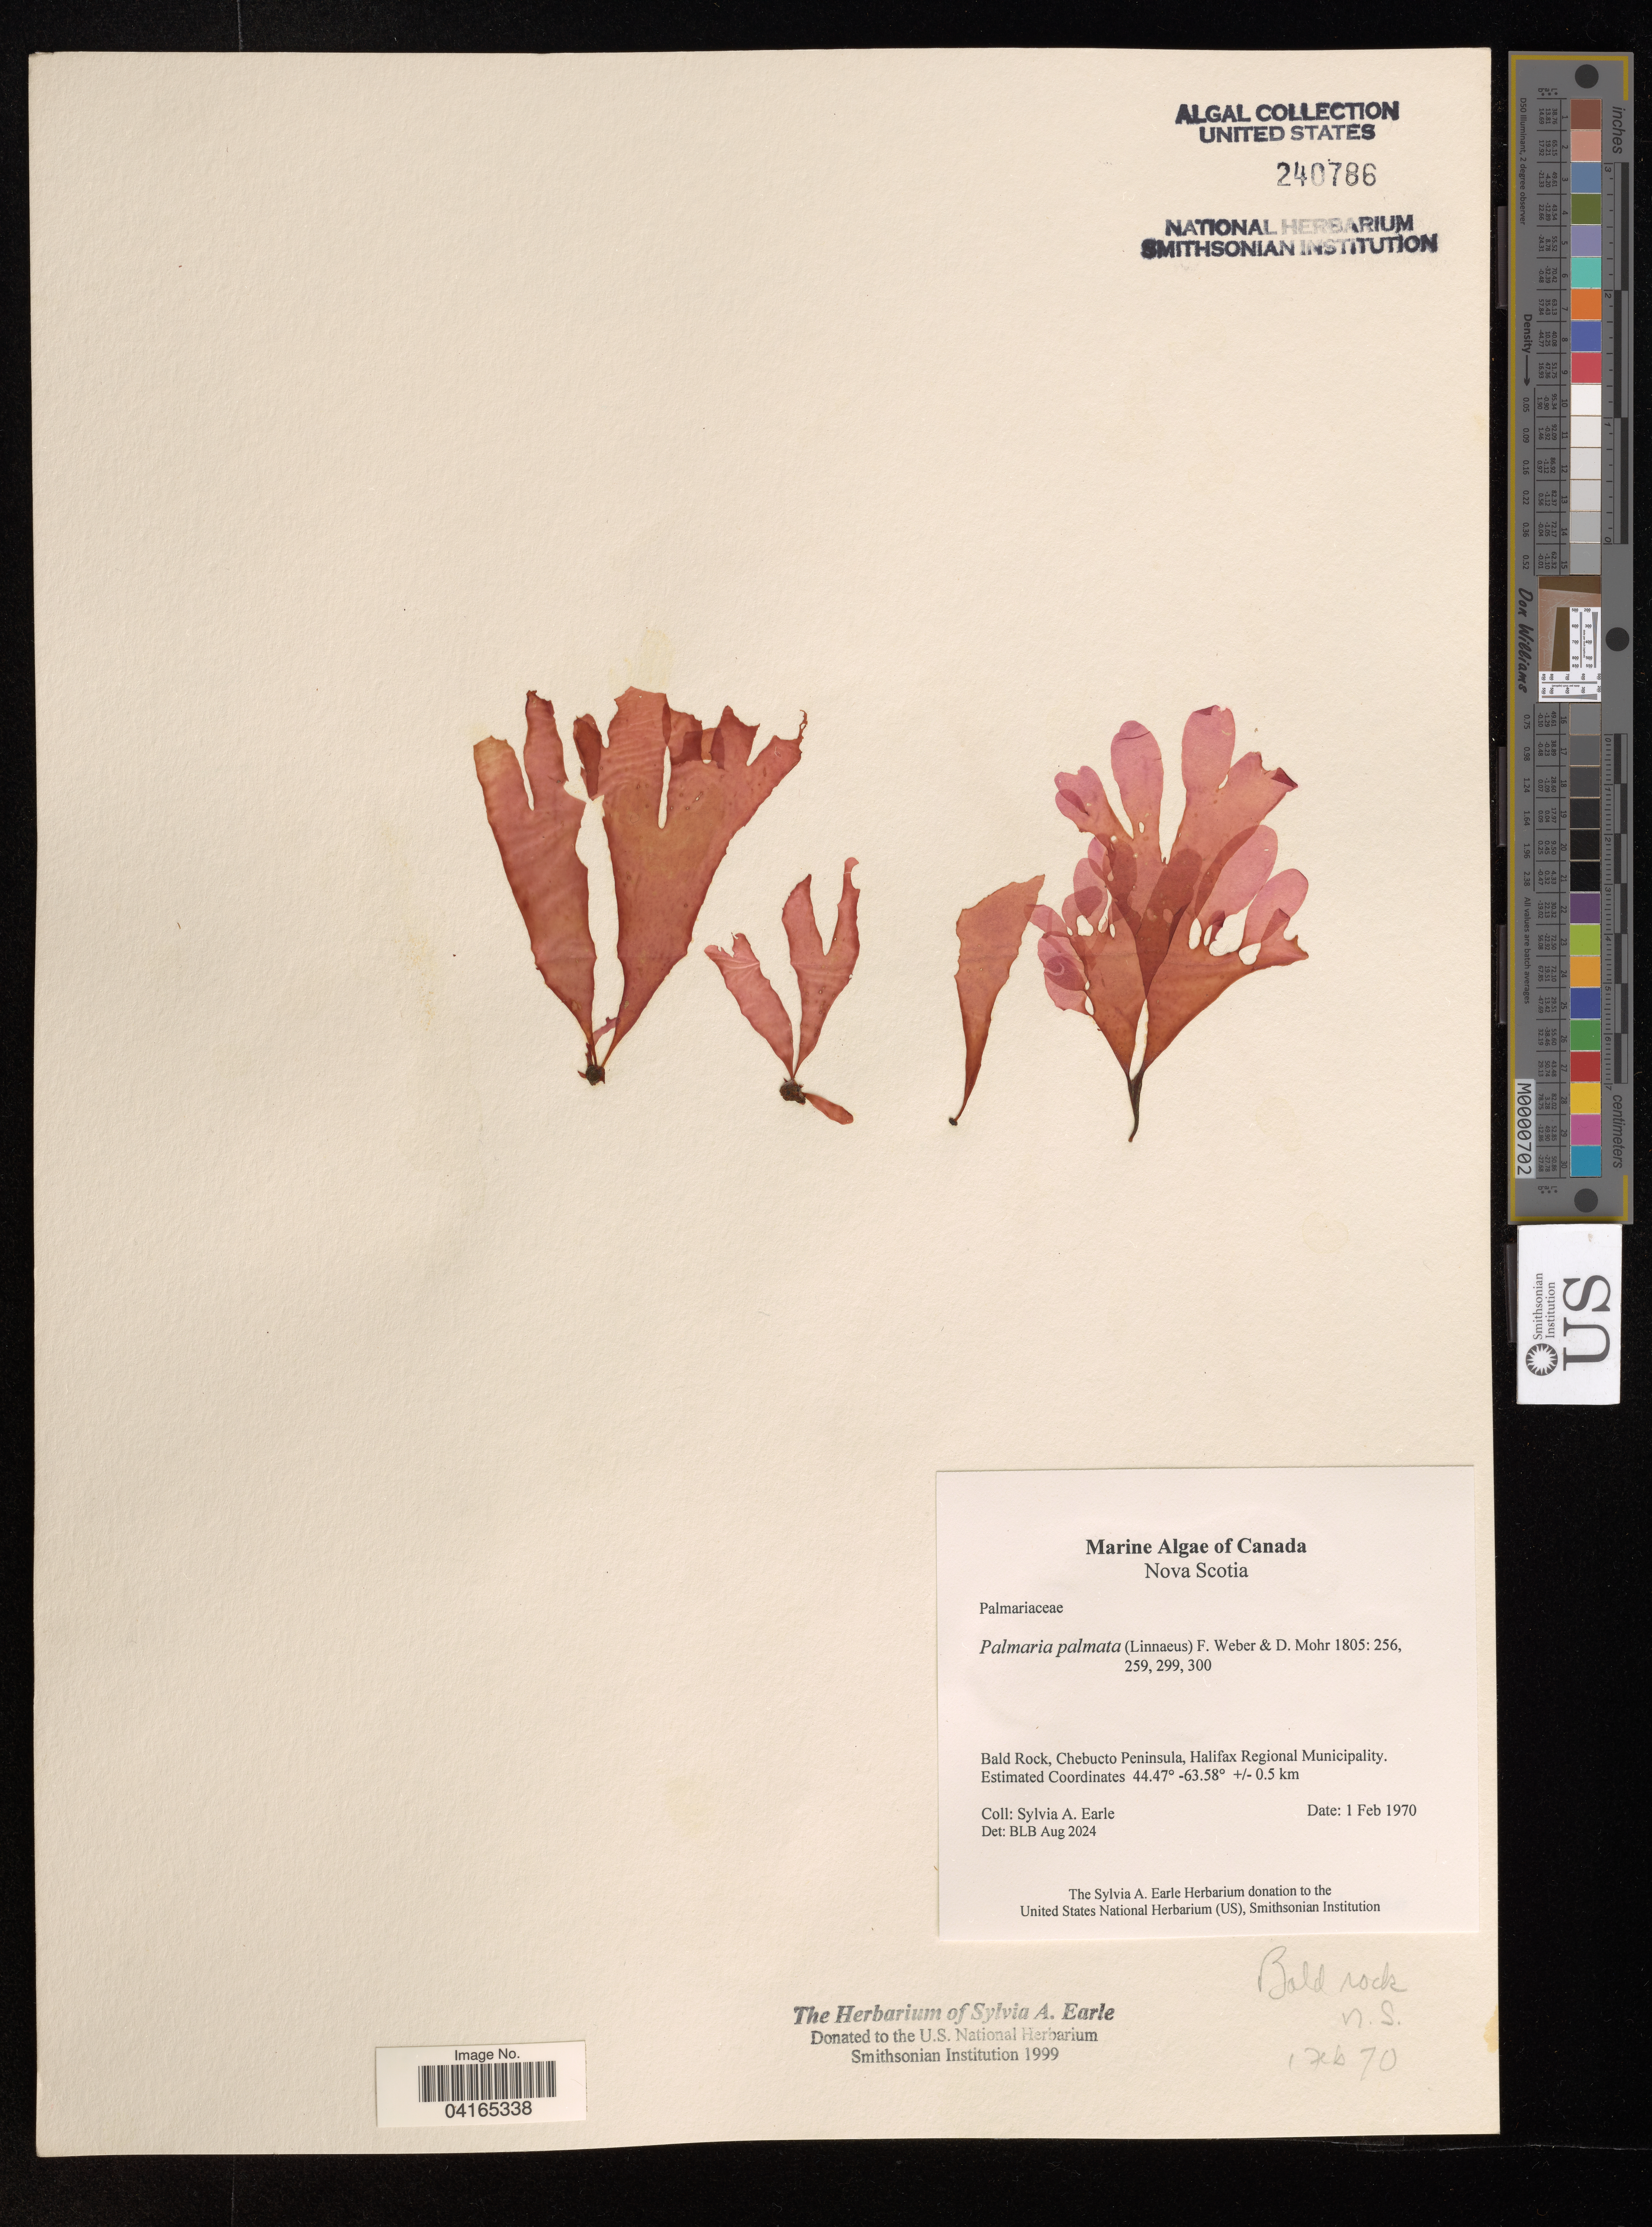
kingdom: Plantae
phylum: Rhodophyta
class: Florideophyceae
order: Palmariales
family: Palmariaceae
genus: Palmaria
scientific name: Palmaria palmata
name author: (L.) F. Weber & D. Mohr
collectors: S. A. Earle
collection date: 1970-02-01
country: Canada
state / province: Nova Scotia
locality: Bald Rock. Chebucto Peninsula, Halifax Regional Municipality.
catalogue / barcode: US 240786